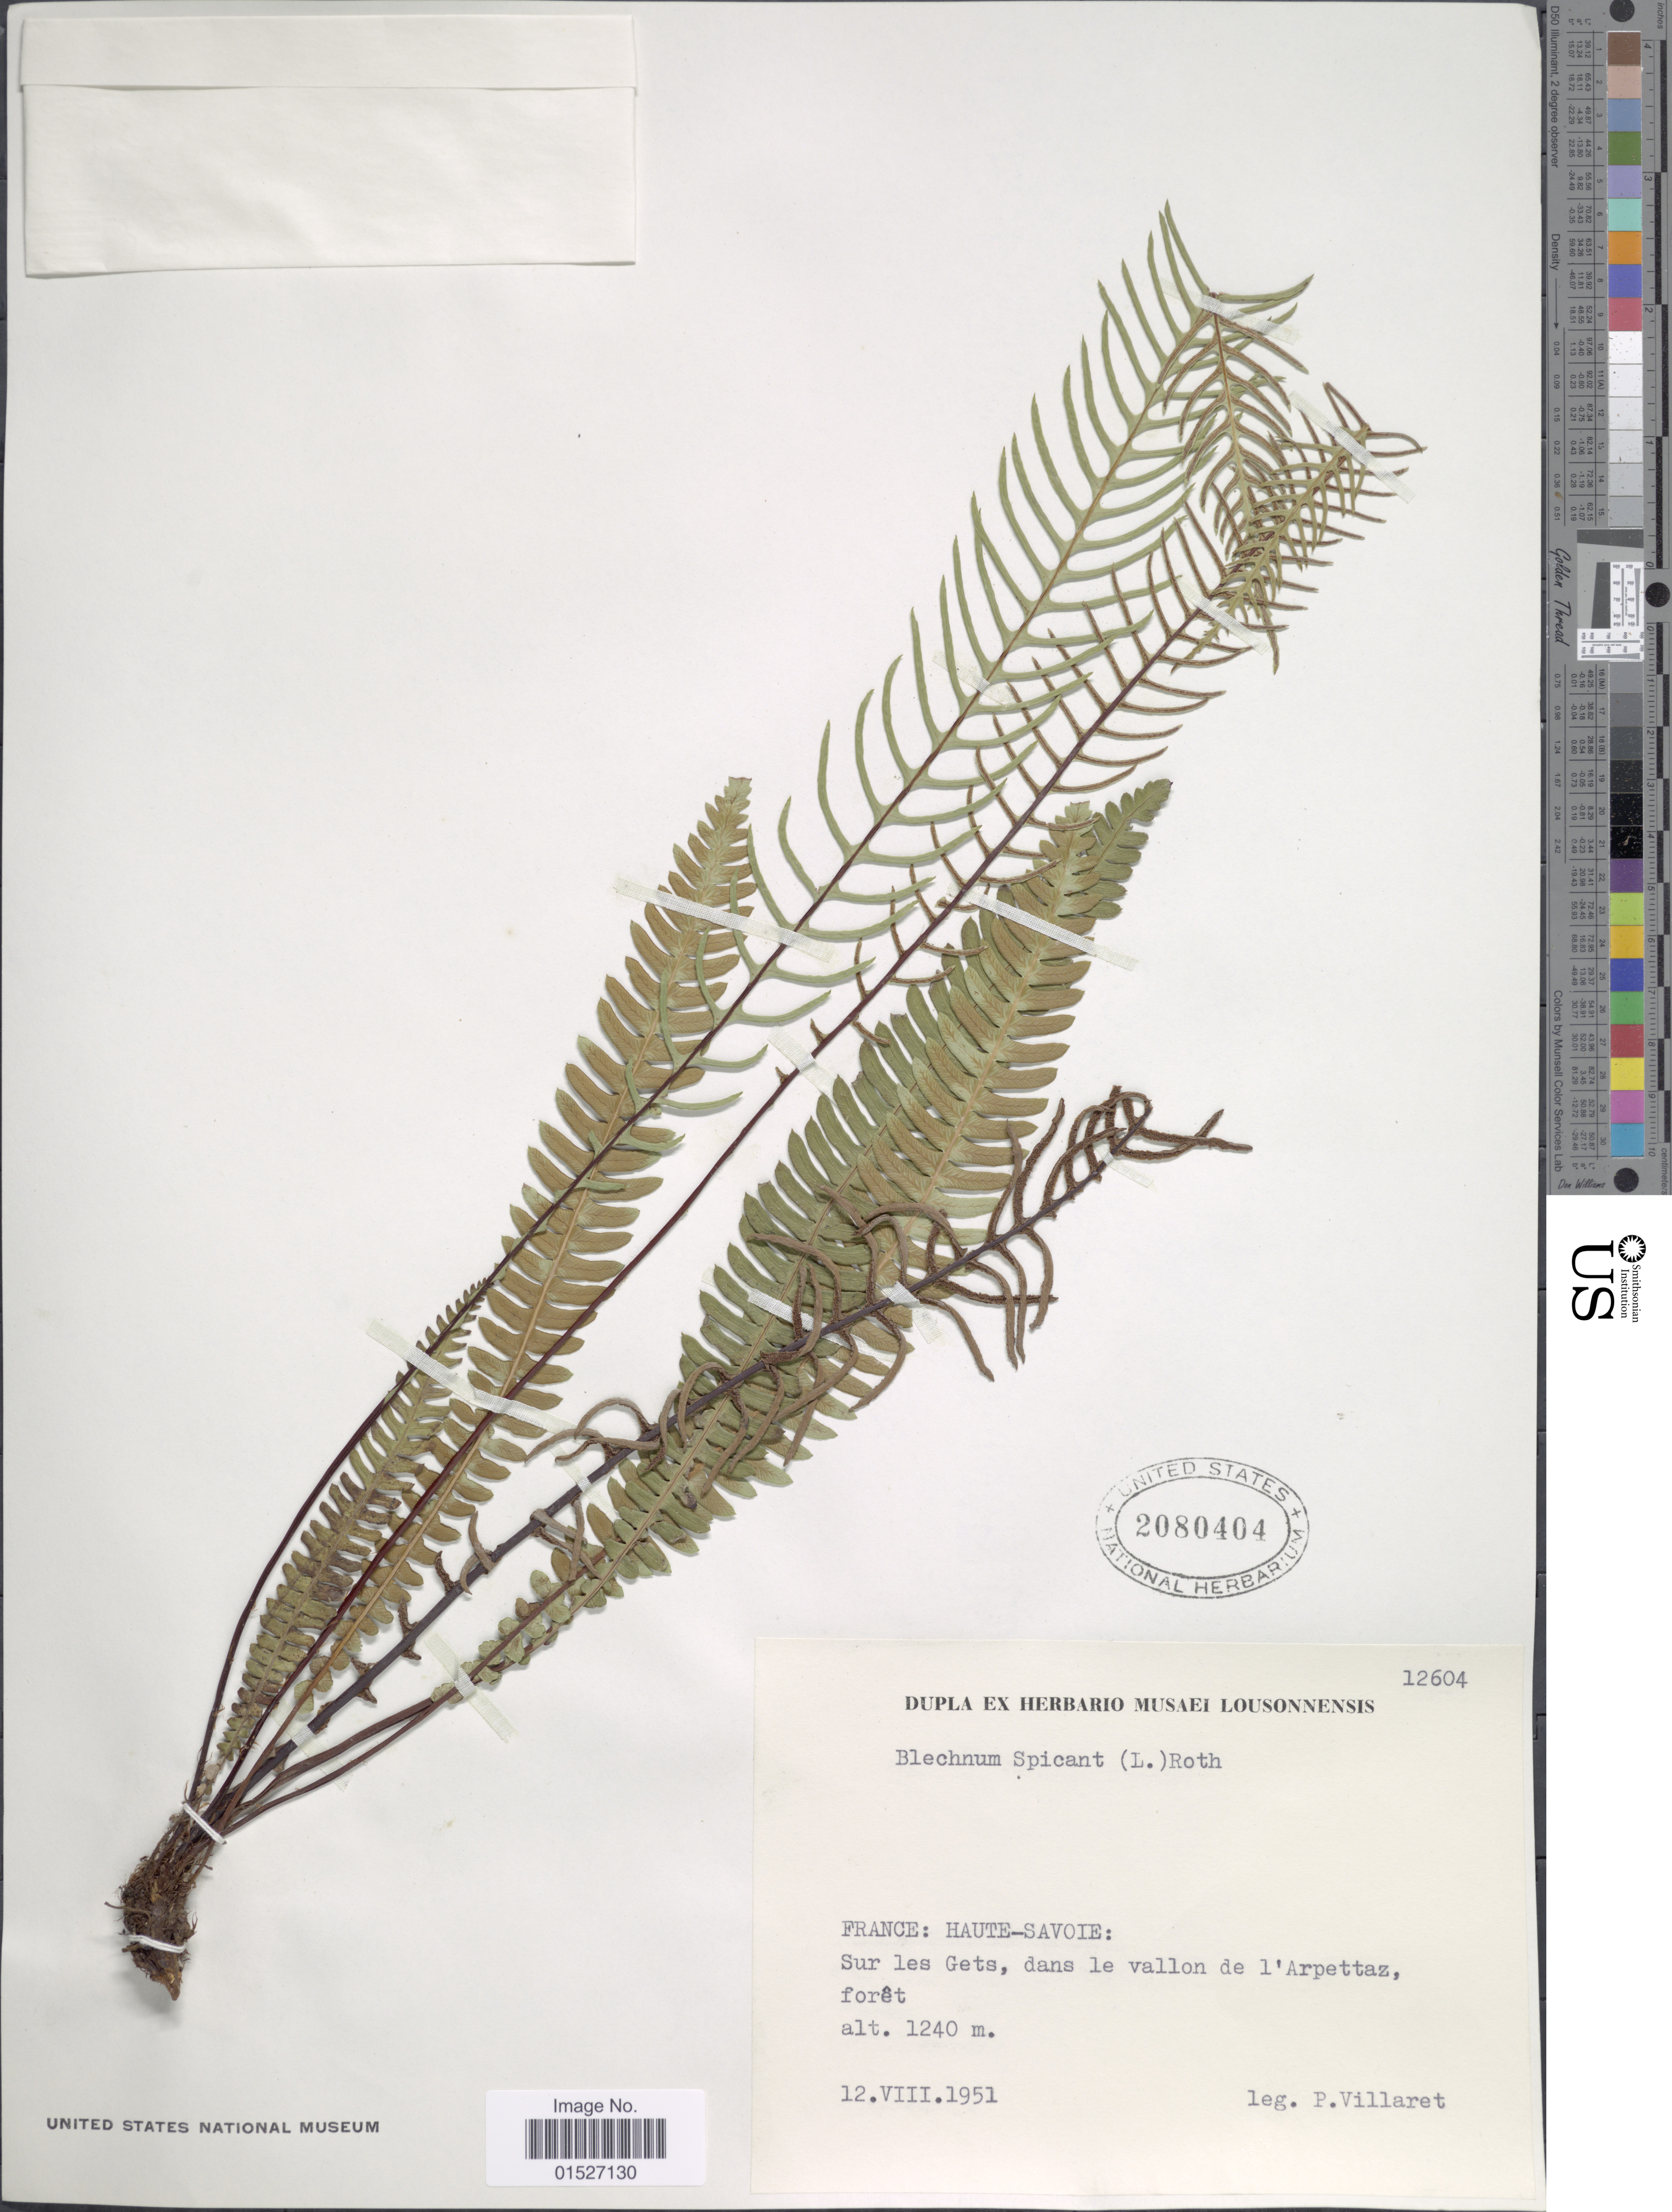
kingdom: Plantae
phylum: Tracheophyta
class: Polypodiopsida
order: Polypodiales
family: Blechnaceae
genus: Blechnum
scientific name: Blechnum spicant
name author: (L.) Sm.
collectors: P. Villaret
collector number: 12604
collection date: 1951-08-12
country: France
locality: France: Haute-Savoie.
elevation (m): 1240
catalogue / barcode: US 2080404